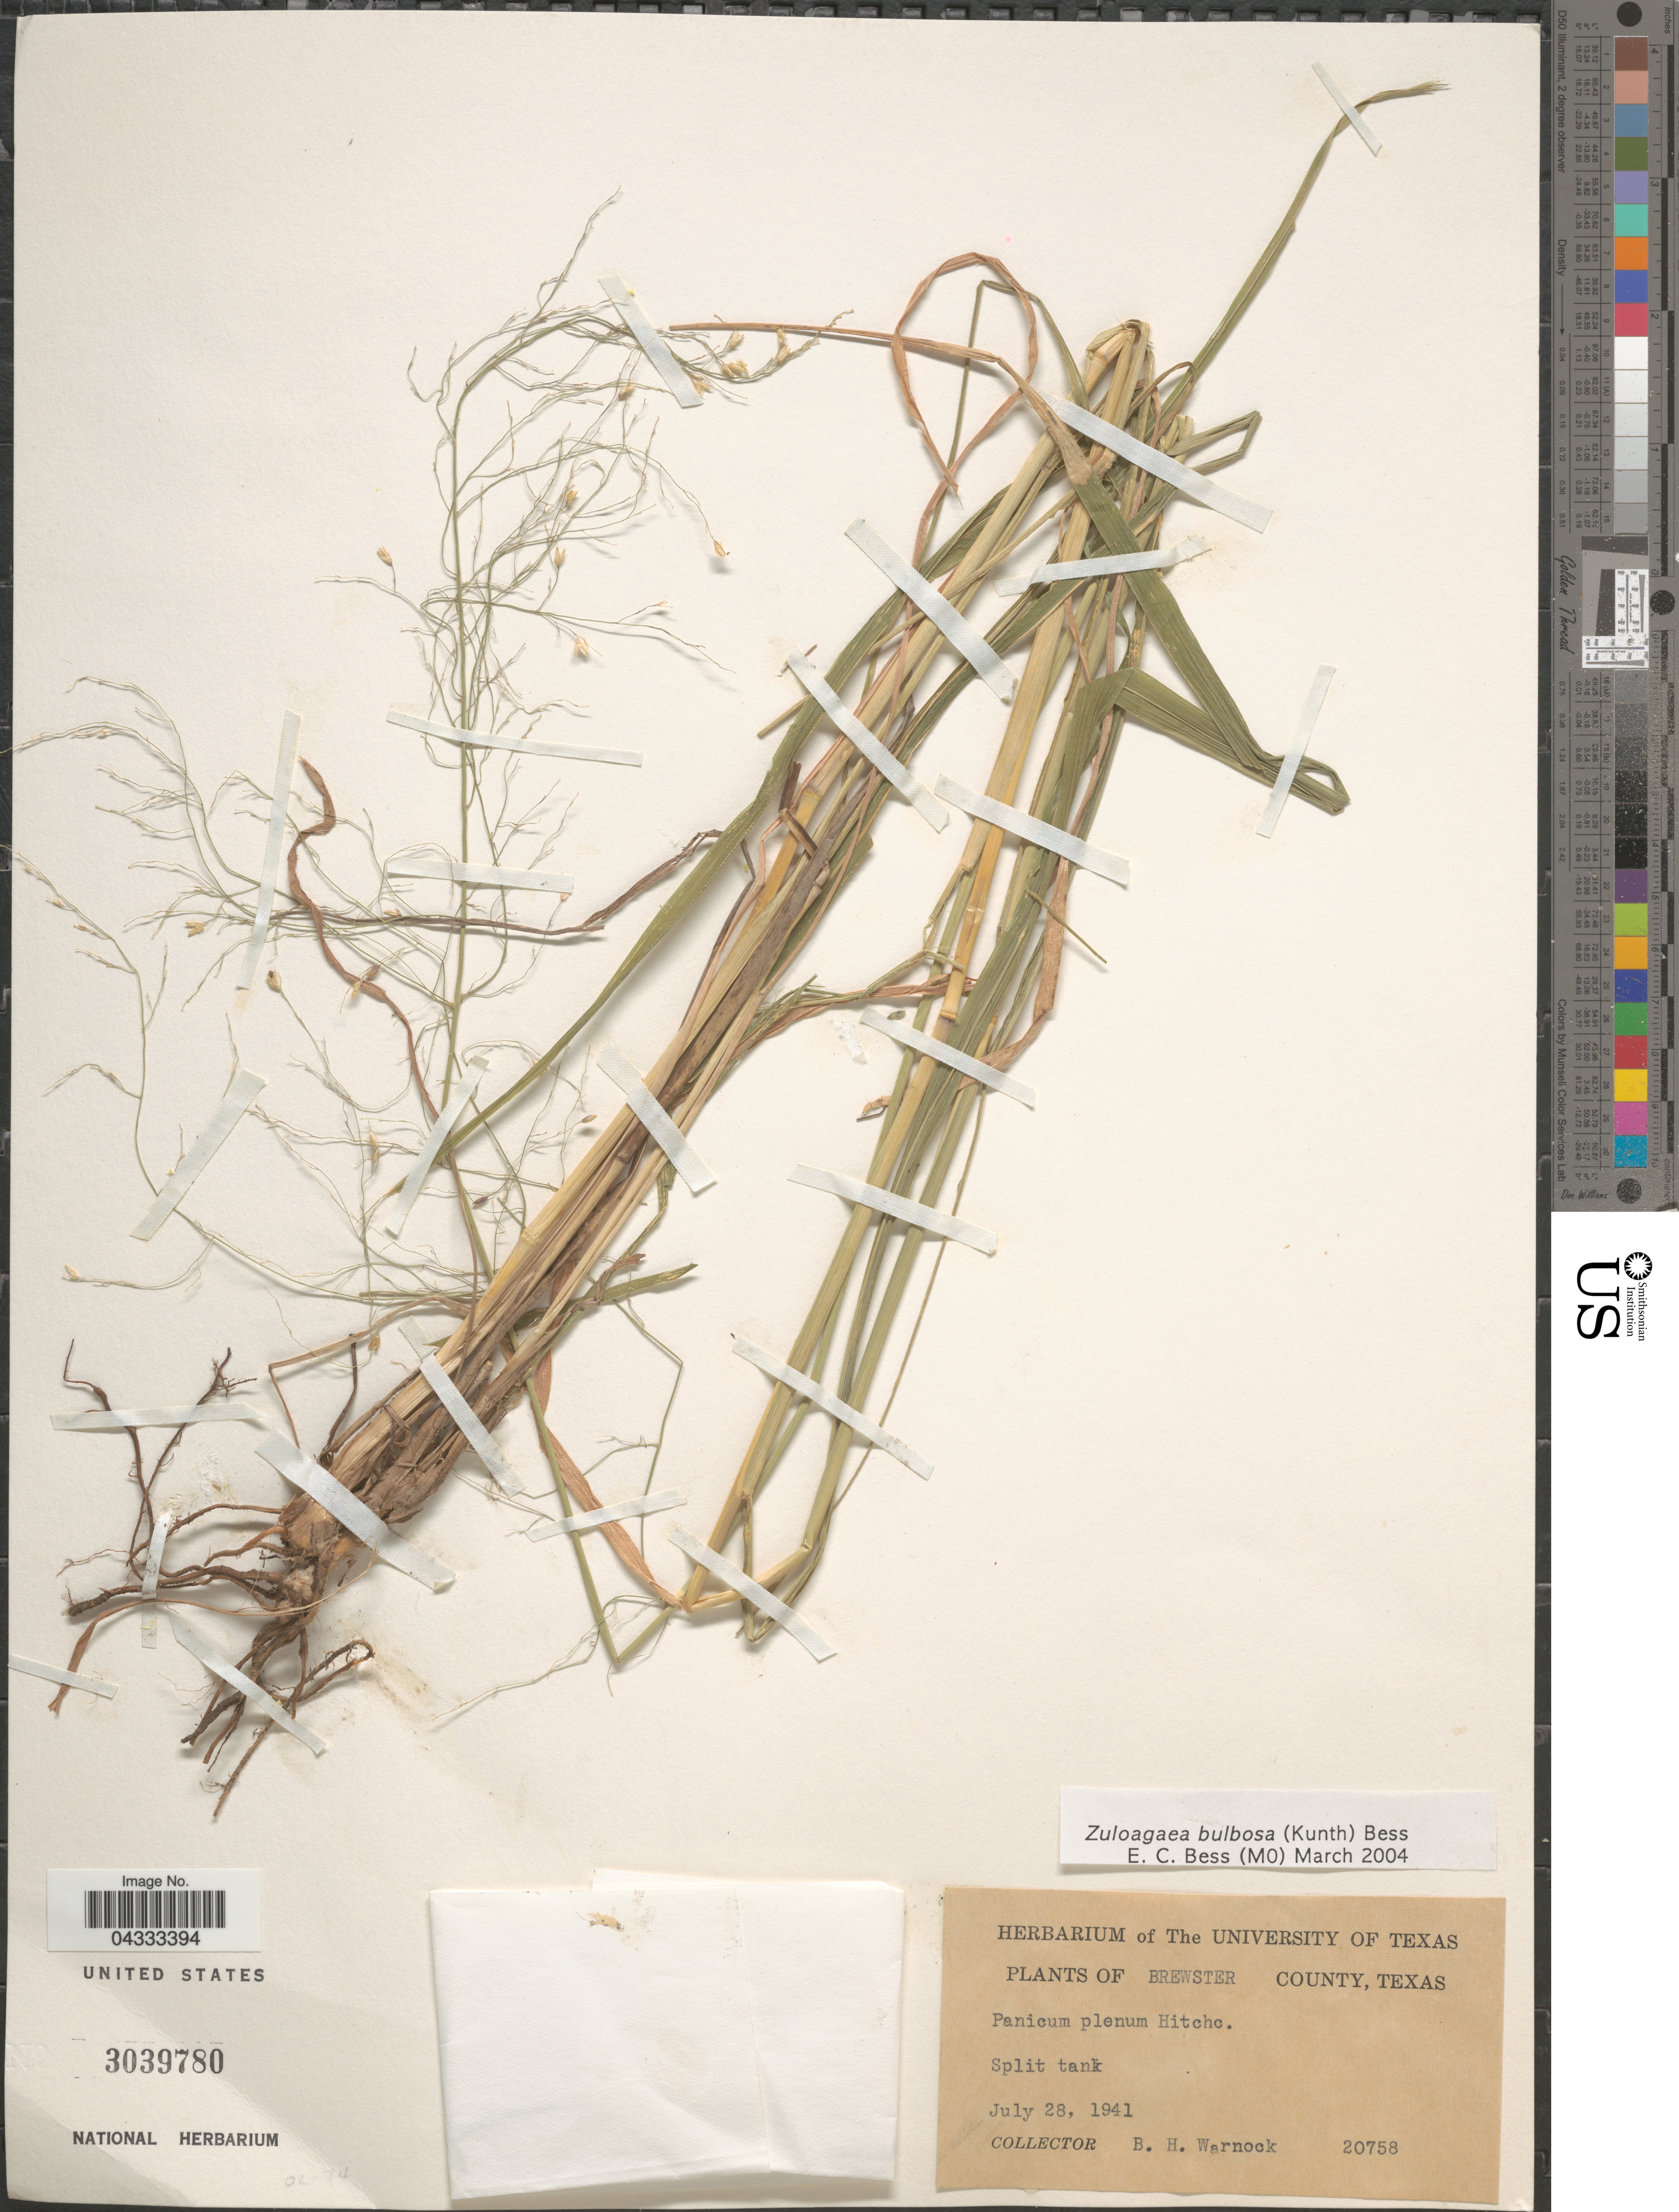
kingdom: Plantae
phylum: Tracheophyta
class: Liliopsida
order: Poales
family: Poaceae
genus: Zuloagaea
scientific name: Zuloagaea bulbosa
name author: (Kunth) E. Bess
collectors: B. H. Warnock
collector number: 20758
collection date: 1941-07-28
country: United States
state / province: Texas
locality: Brewster County. Split tank.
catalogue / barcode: US 3039780